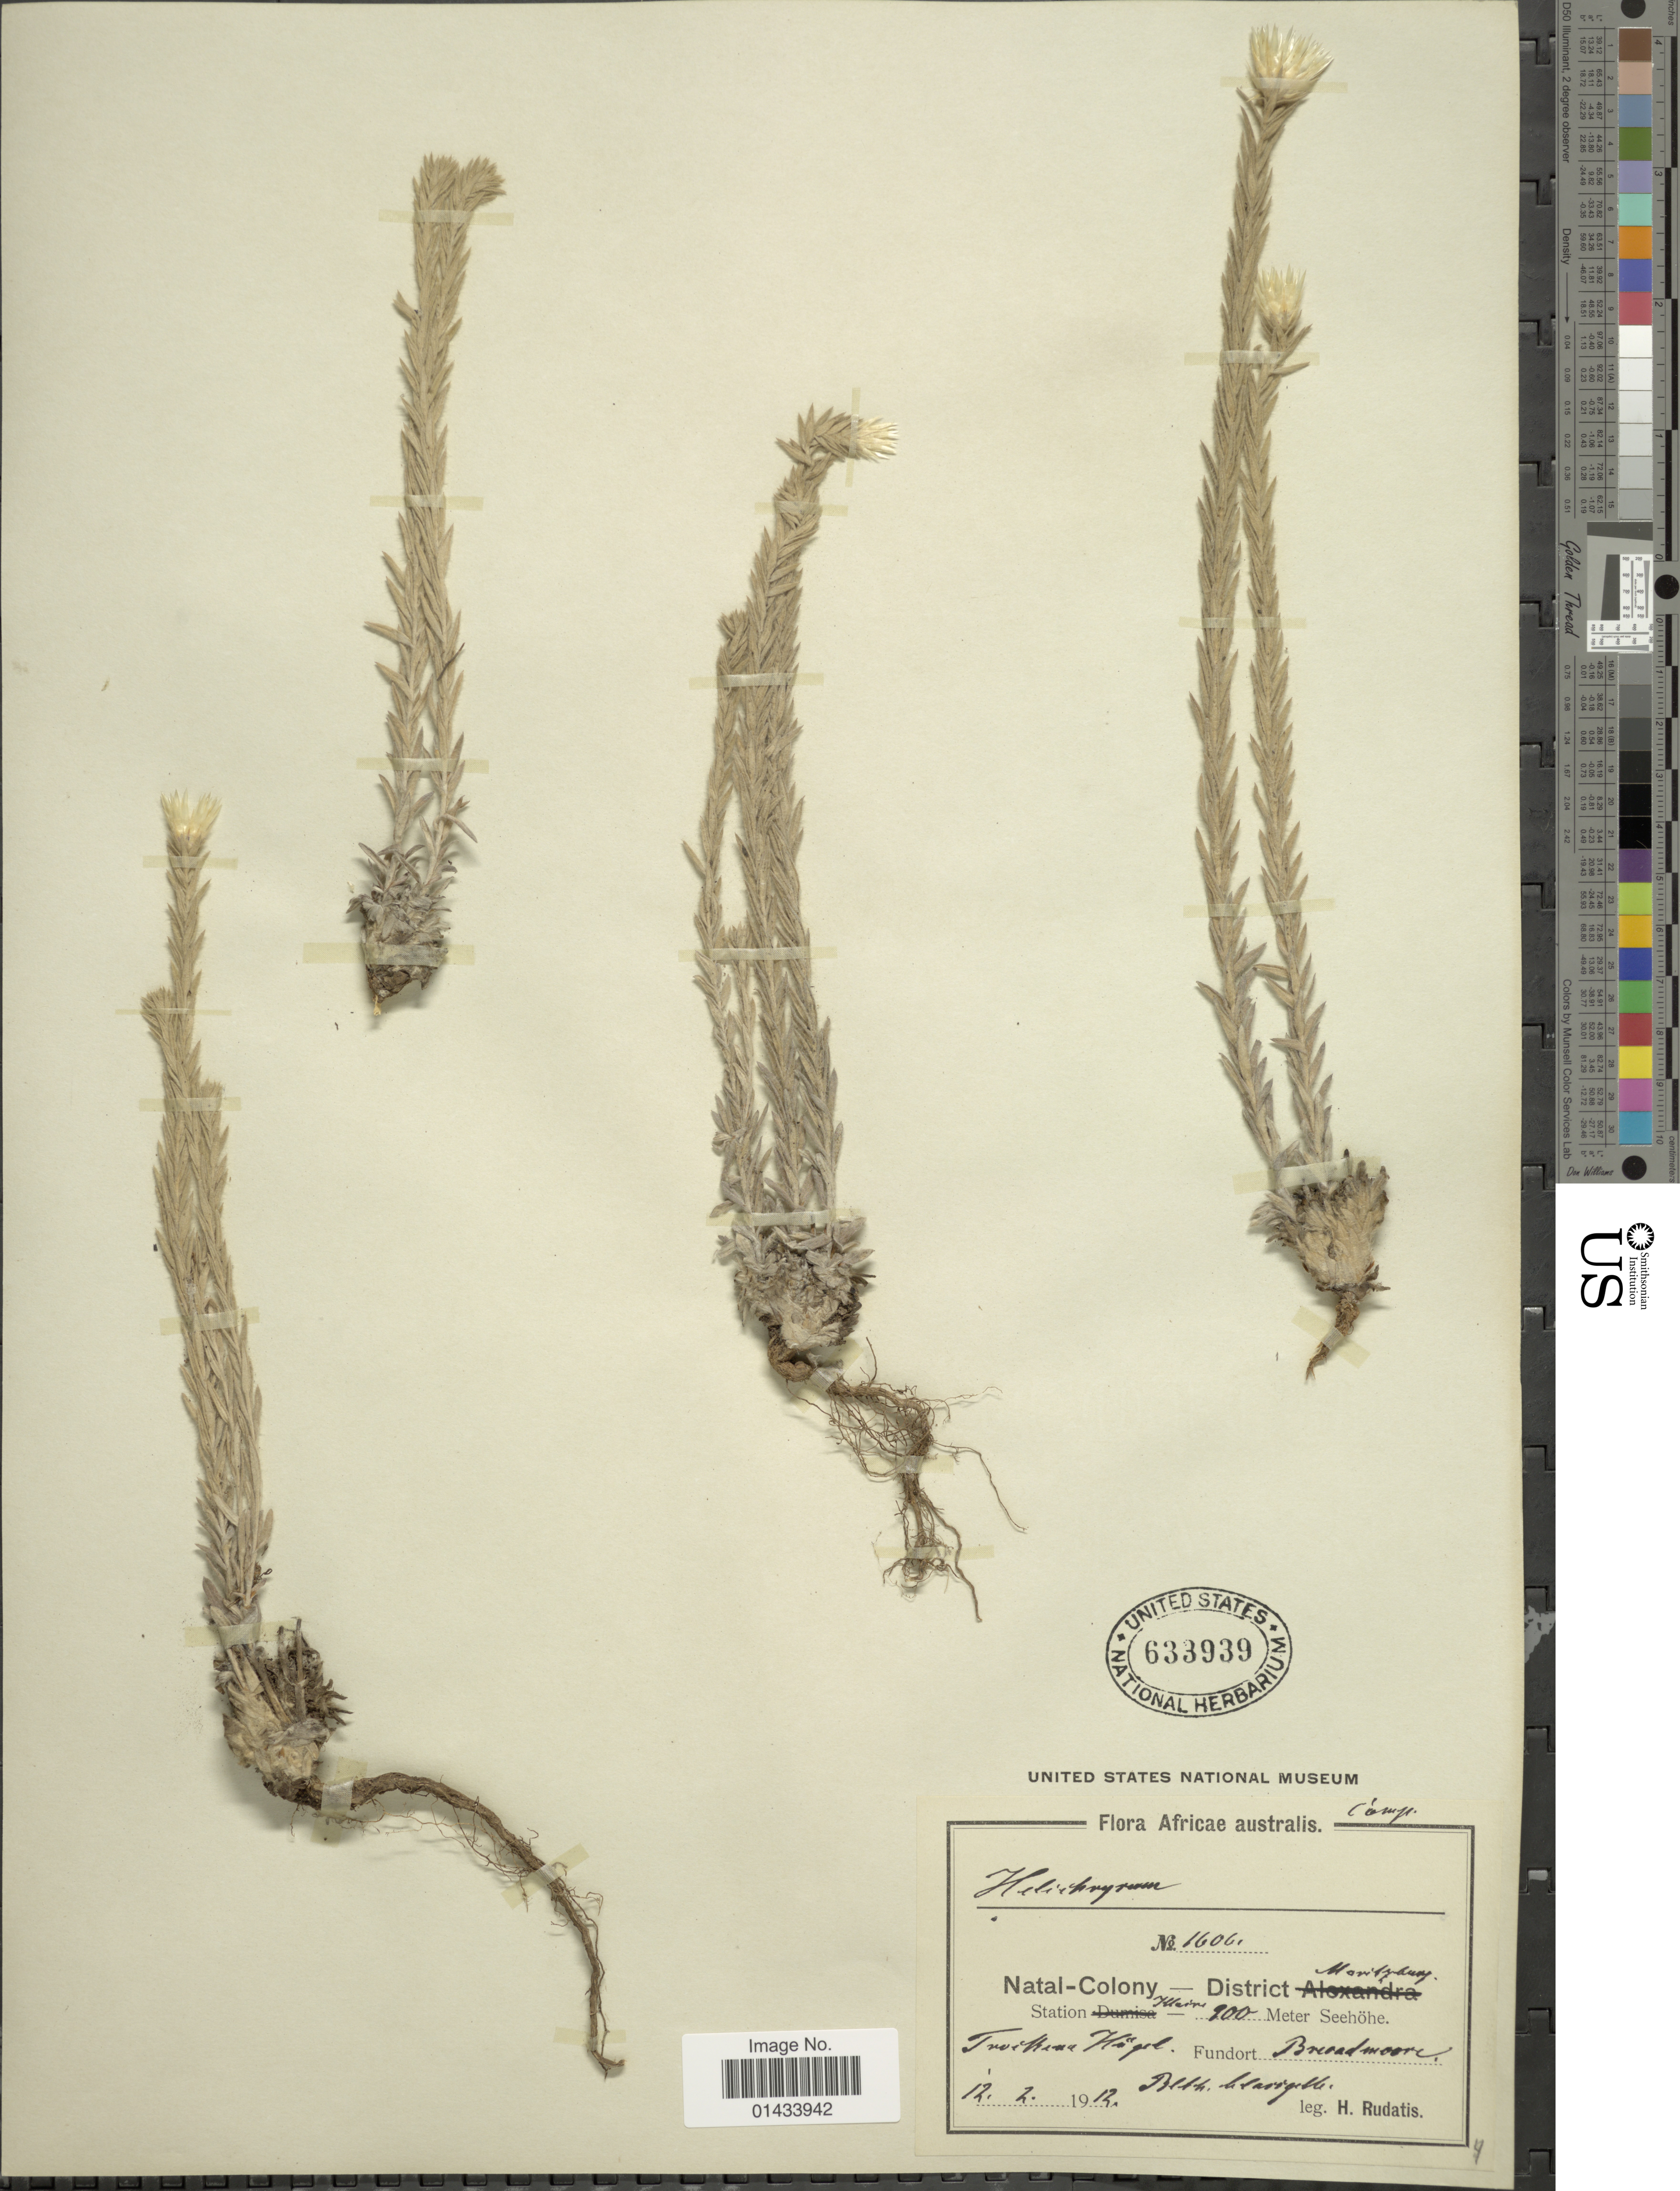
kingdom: Plantae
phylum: Tracheophyta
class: Magnoliopsida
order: Asterales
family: Asteraceae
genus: Helichrysum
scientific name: Helichrysum sp.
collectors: H. Rudatis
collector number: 1606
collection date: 1912-02-12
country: South Africa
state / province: KwaZulu-Natal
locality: Africae australis, Natal-Colony, District Maritzburg, Station Illaire, Fundort Broadmoore.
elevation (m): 900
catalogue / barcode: US 633939